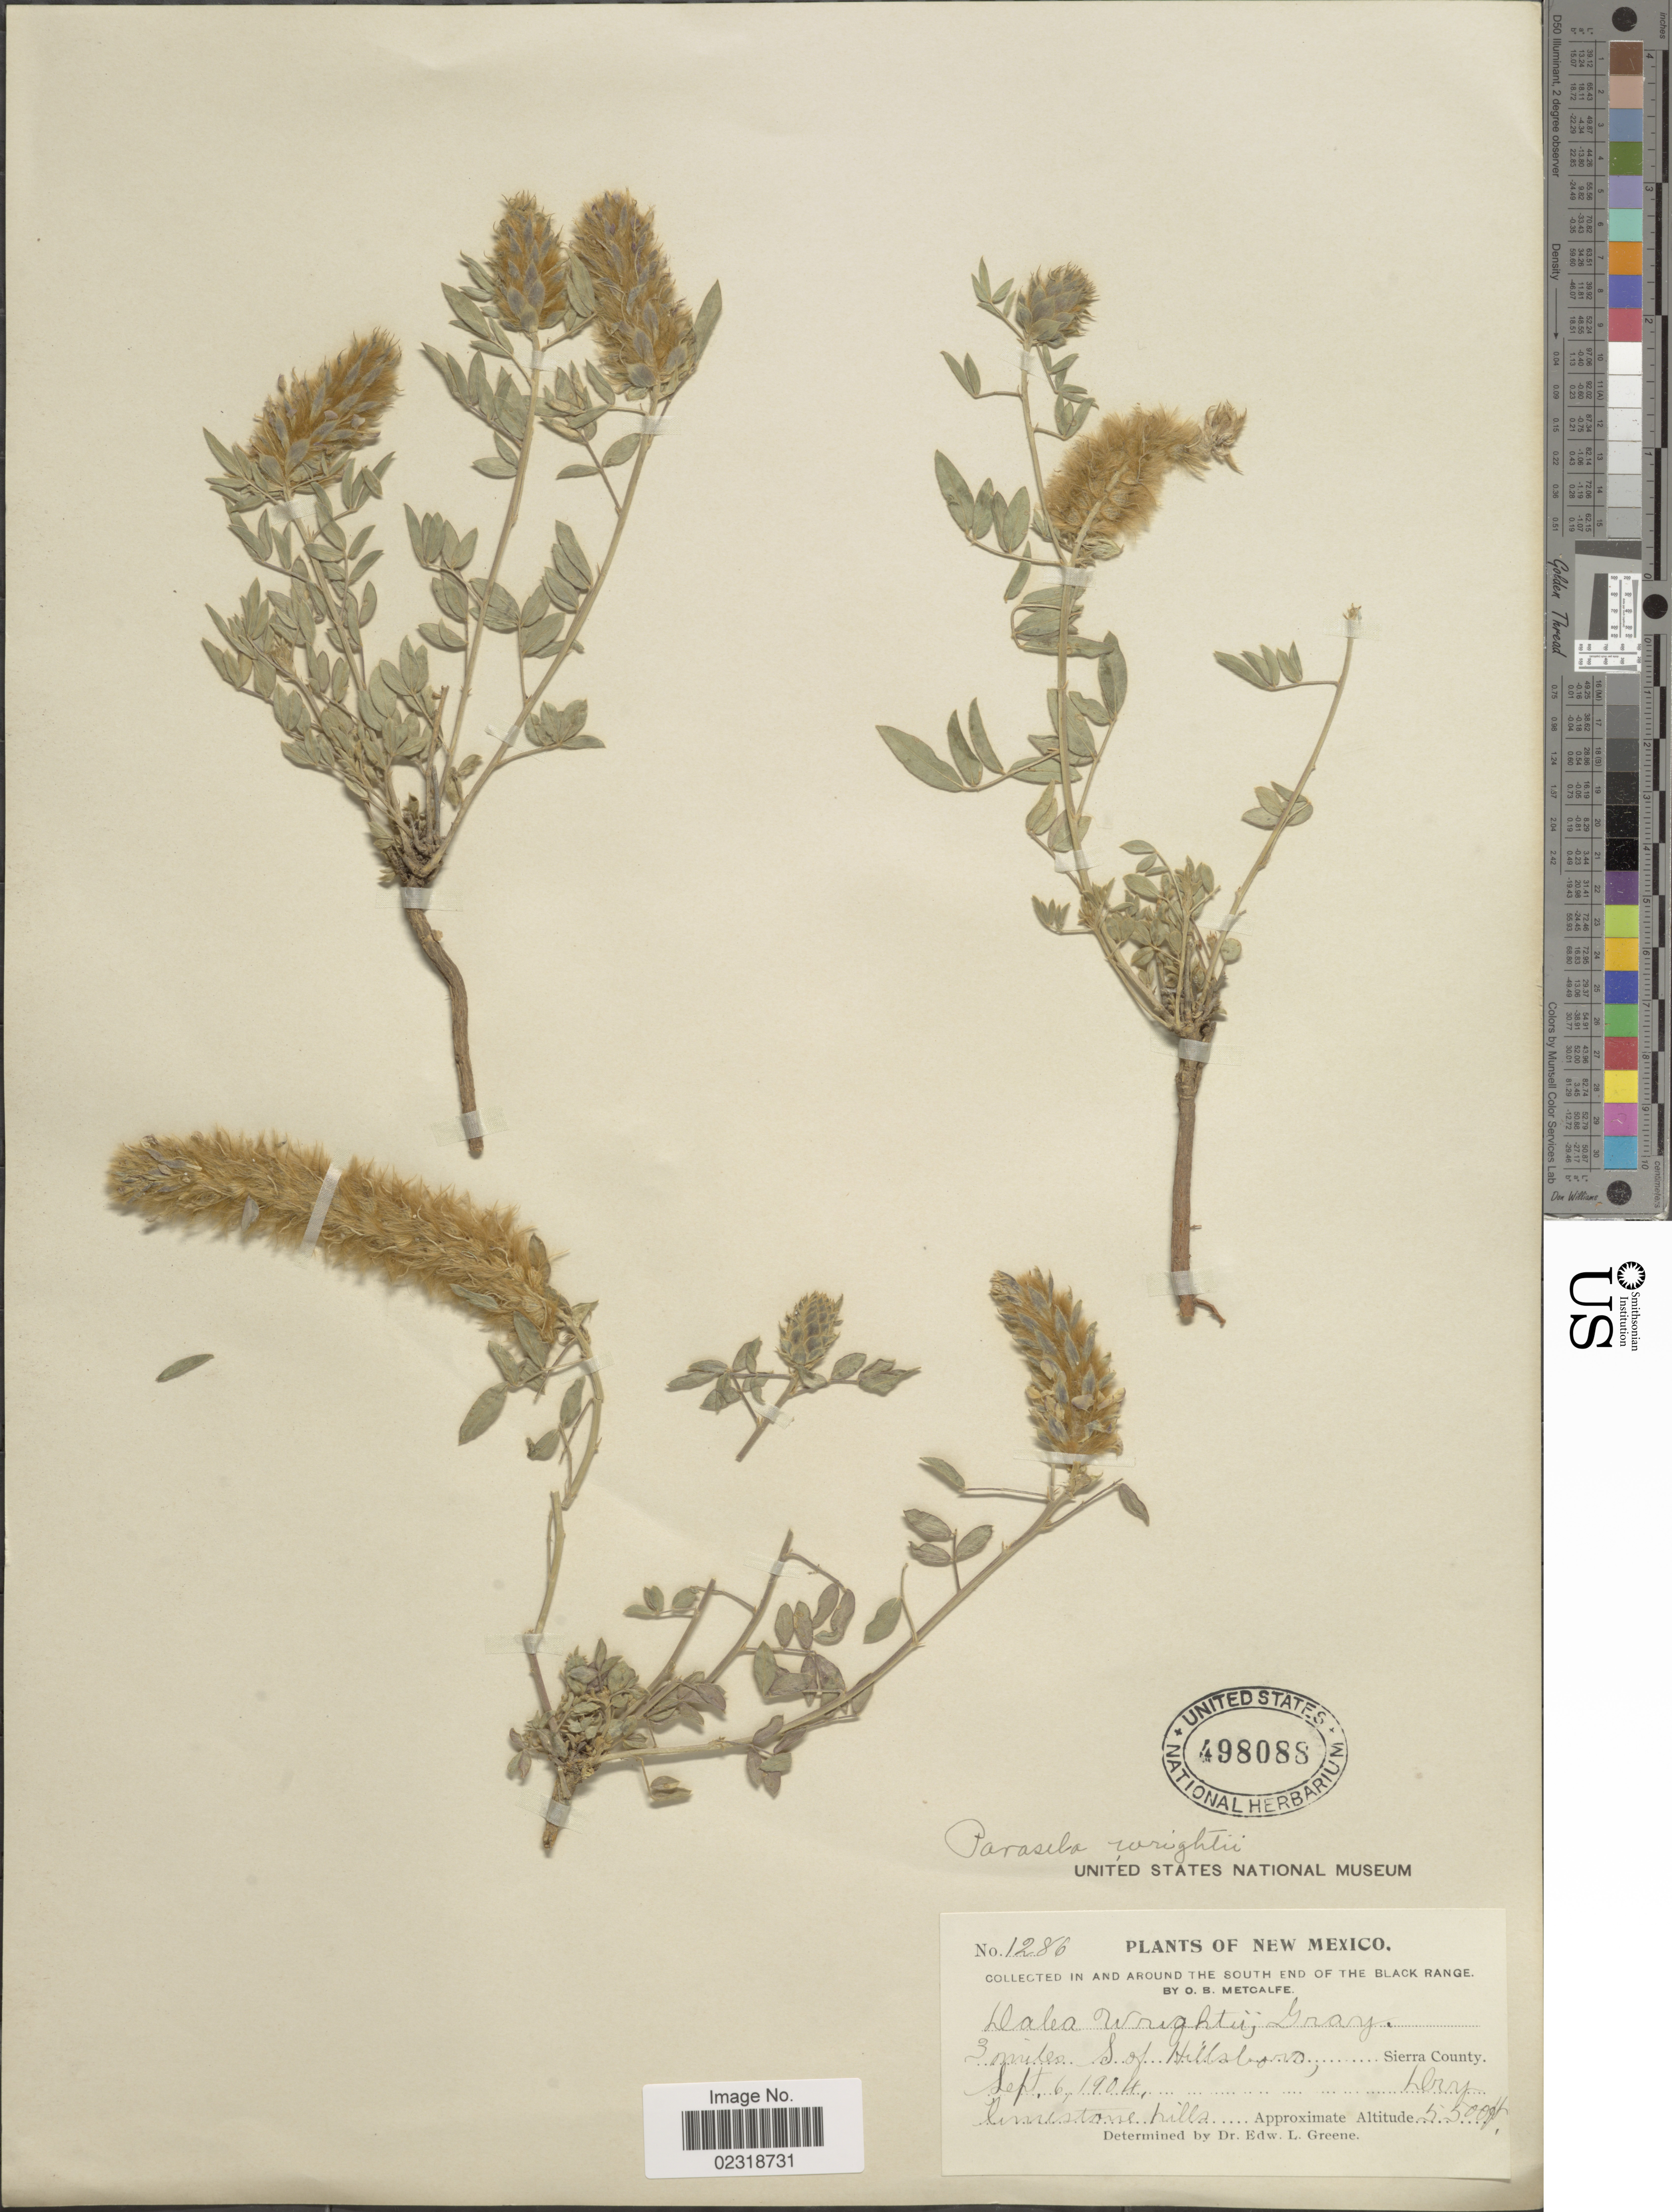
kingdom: Plantae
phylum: Tracheophyta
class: Magnoliopsida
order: Fabales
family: Fabaceae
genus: Dalea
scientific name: Dalea wrightii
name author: A. Gray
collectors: O. B. Metcalfe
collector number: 1286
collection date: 1904-09-06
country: United States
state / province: New Mexico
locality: In and around the south of the Black Range, 3 miles S of Hilsboro, Sierra County, limestone hills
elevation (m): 1676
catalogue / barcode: US 498088